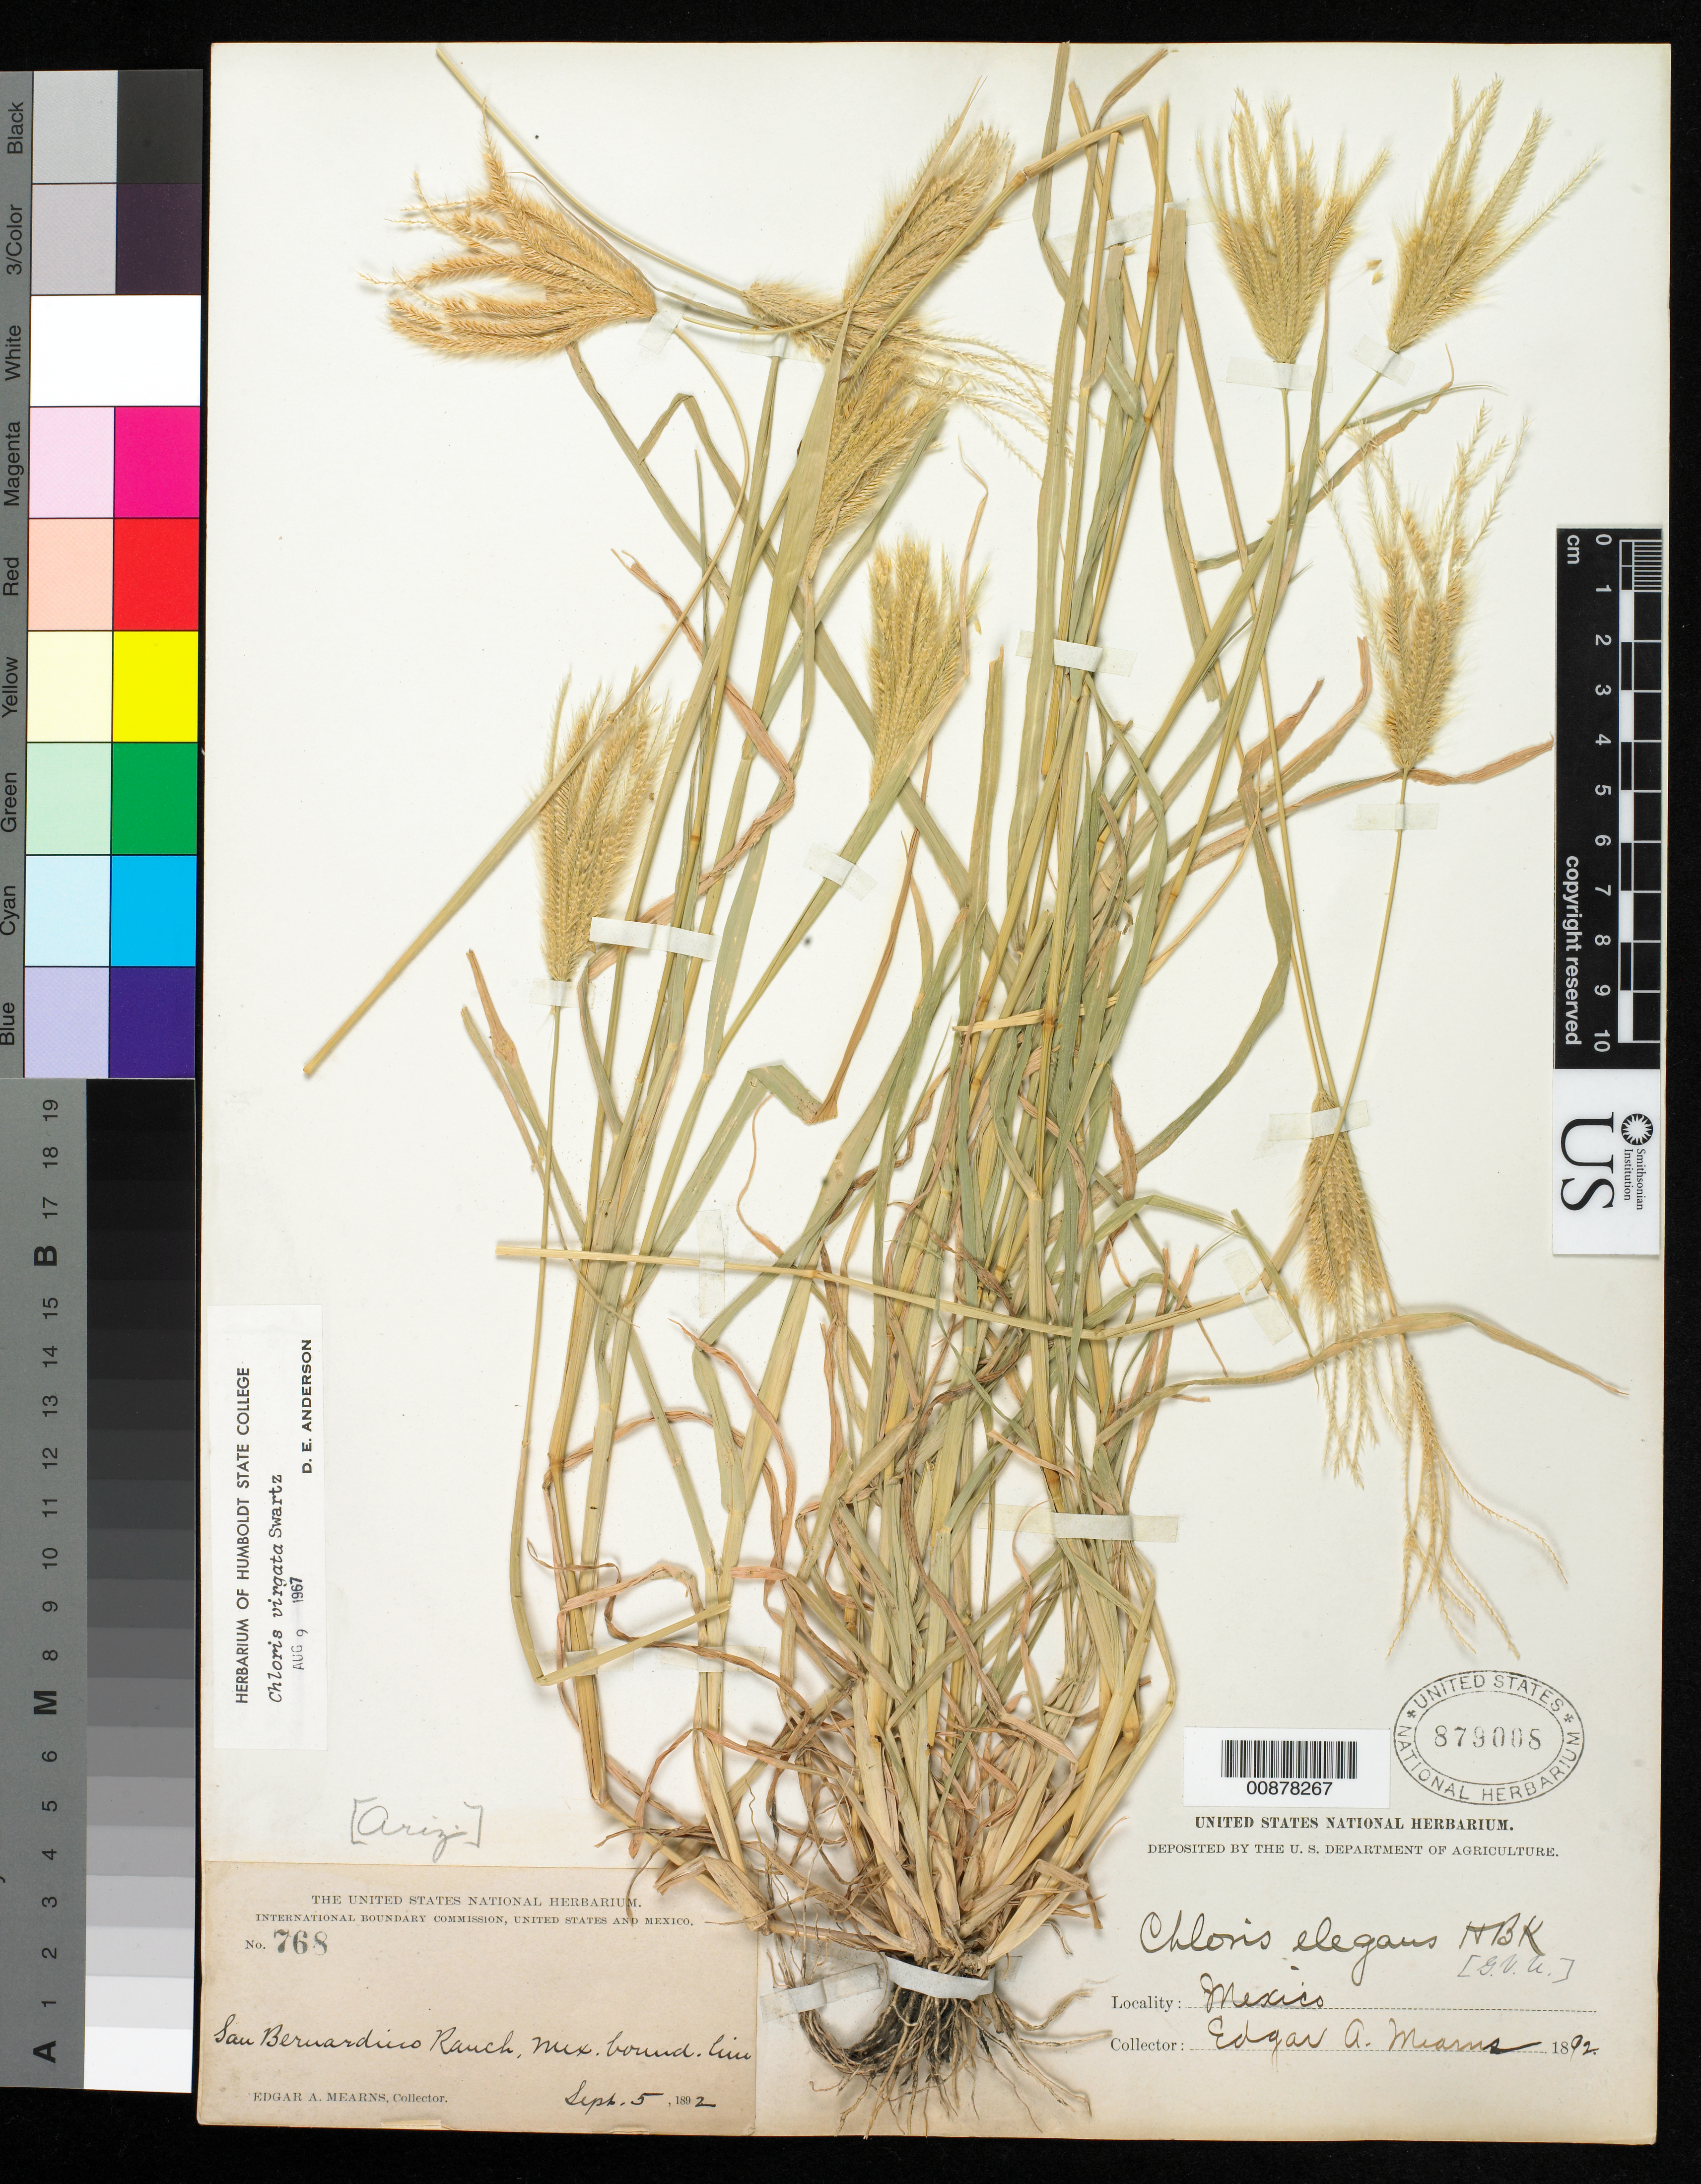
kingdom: Plantae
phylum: Tracheophyta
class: Liliopsida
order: Poales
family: Poaceae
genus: Chloris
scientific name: Chloris virgata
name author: Sw.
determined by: Anderson, D. E.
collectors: E. A. Mearns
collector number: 768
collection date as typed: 05 Sep 1892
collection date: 1892-09-05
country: United States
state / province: Arizona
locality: San Bernardino Ranch, Mexican Boundary Line.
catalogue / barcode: US 879008